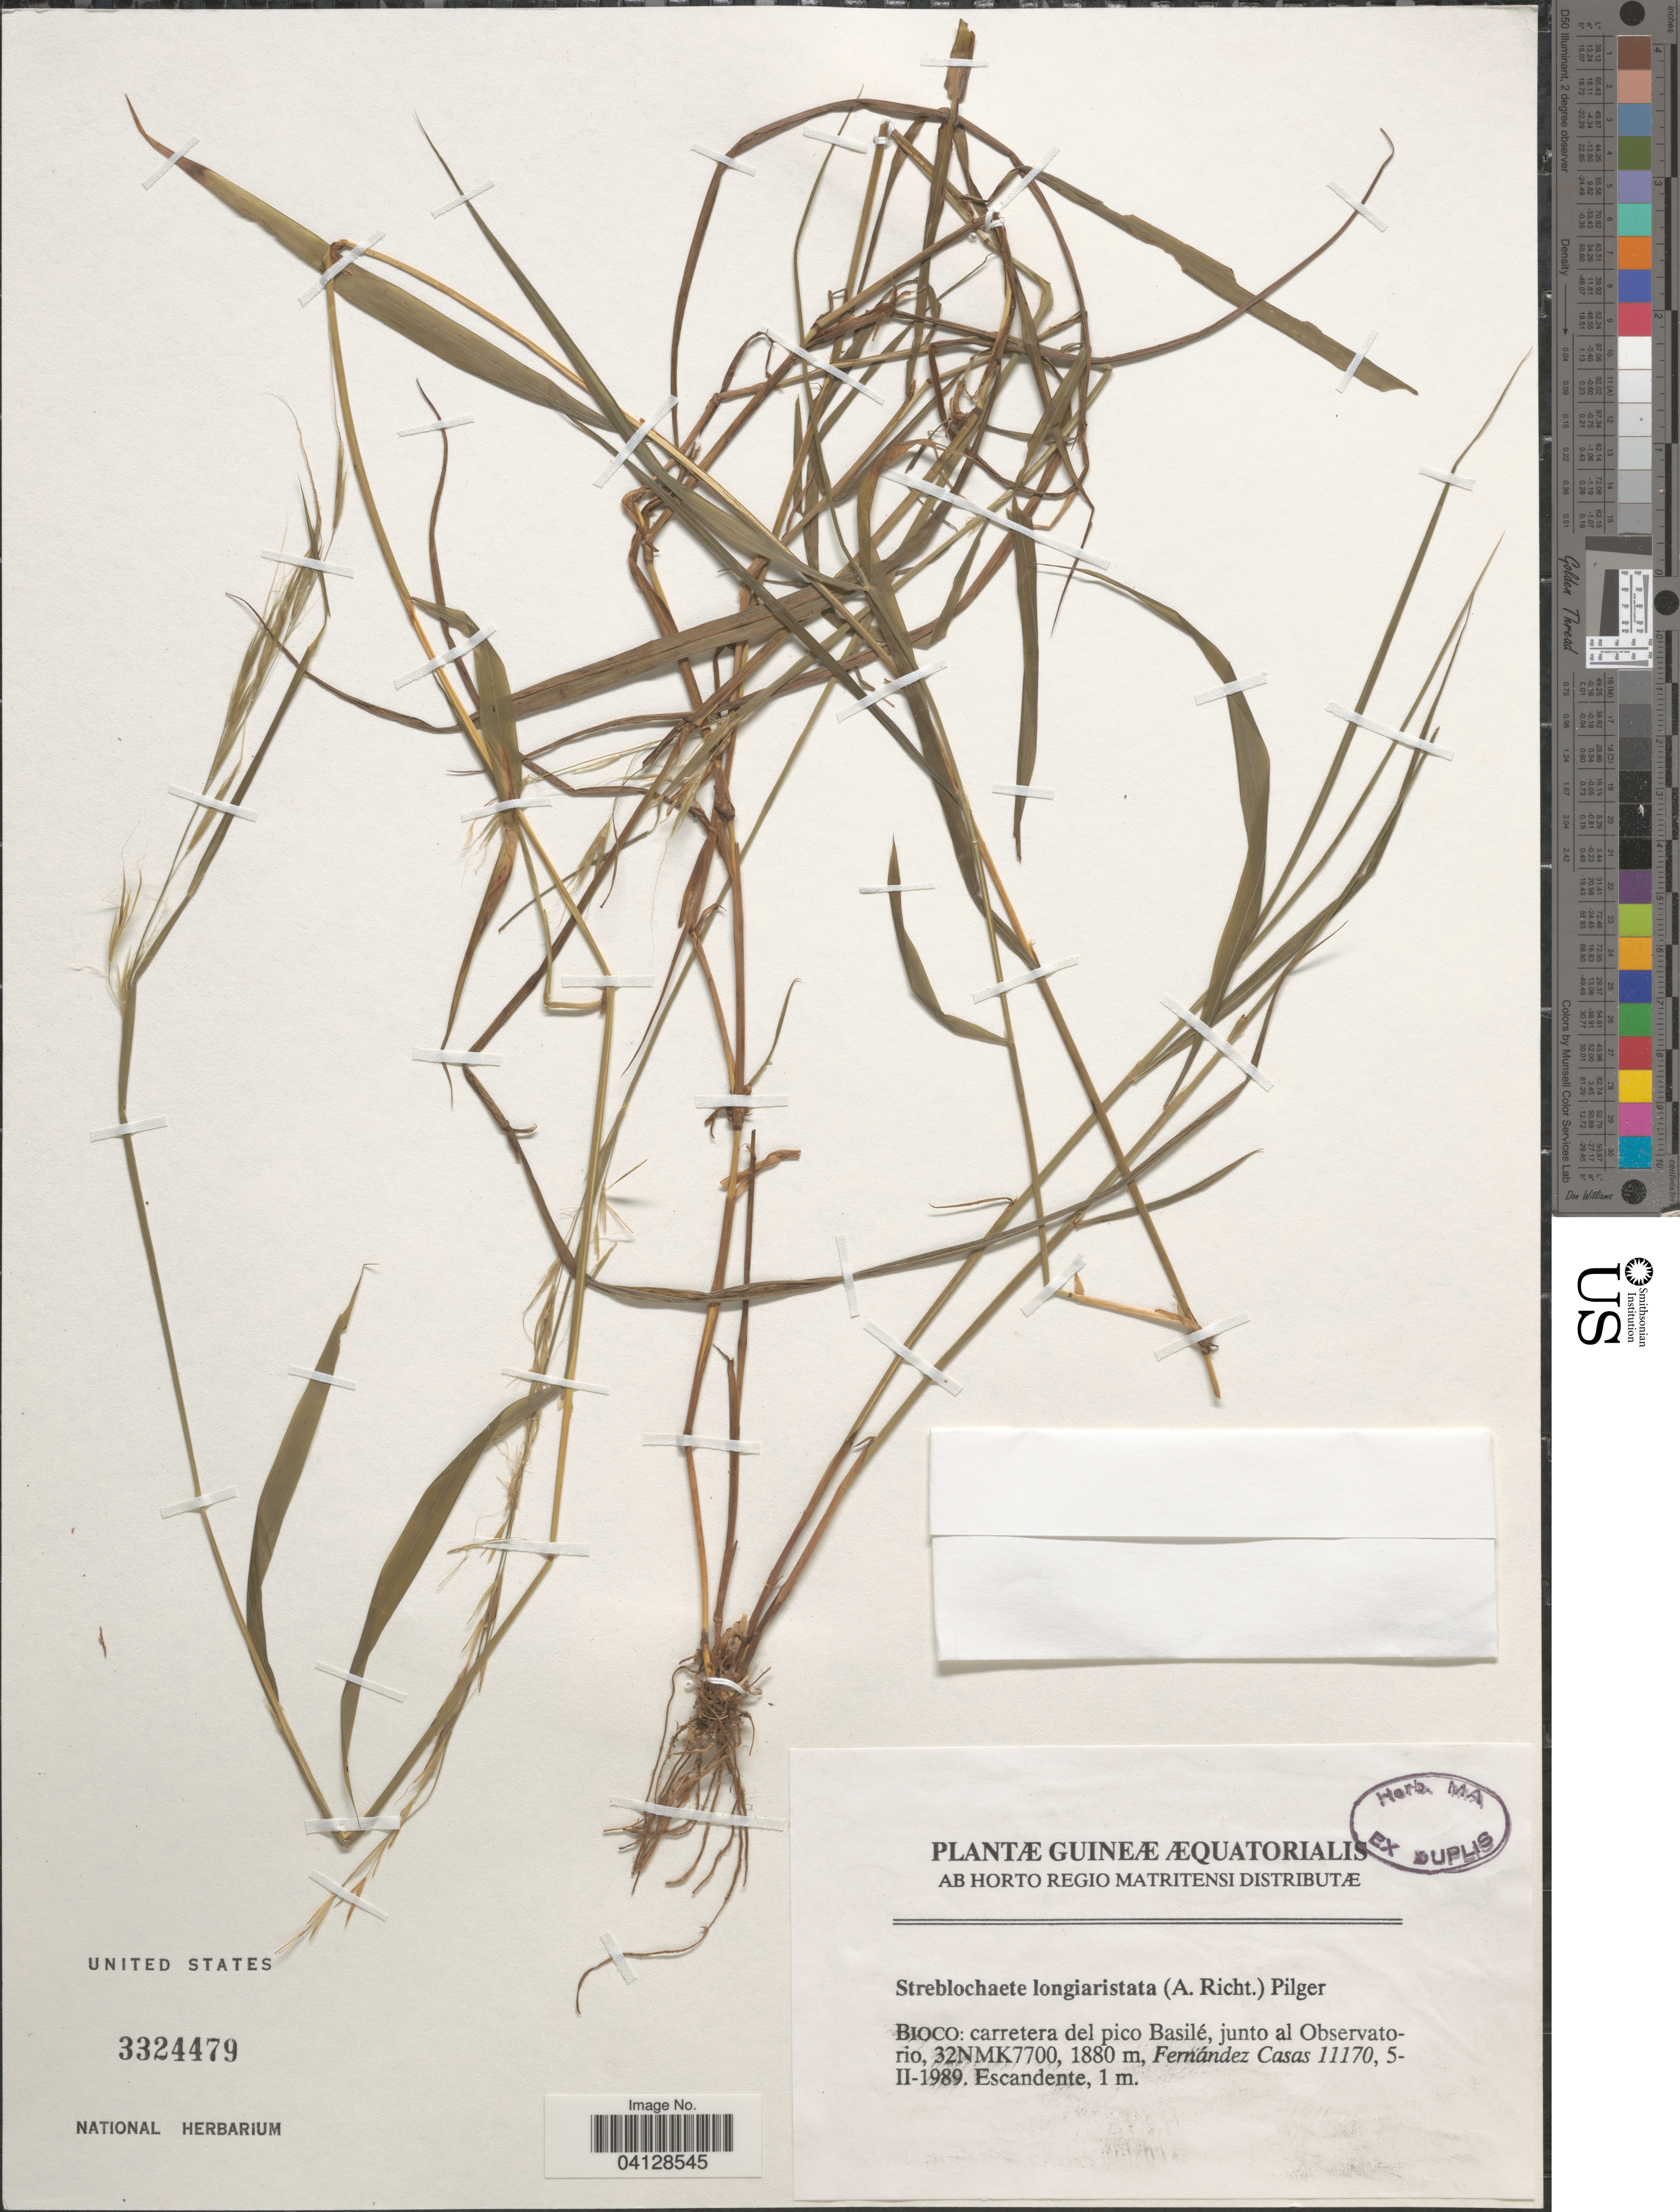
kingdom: Plantae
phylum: Tracheophyta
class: Liliopsida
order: Poales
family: Poaceae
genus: Streblochaete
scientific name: Streblochaete longiarista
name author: (A. Rich.) Pilg.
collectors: F. Casas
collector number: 11170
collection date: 1989-02-05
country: Equatorial Guinea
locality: Guineæ Æquatorialis. Bioco: carretera del pico Basilé, junto al Observatorio, 32NMK7700.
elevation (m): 1880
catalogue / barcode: US 3324479